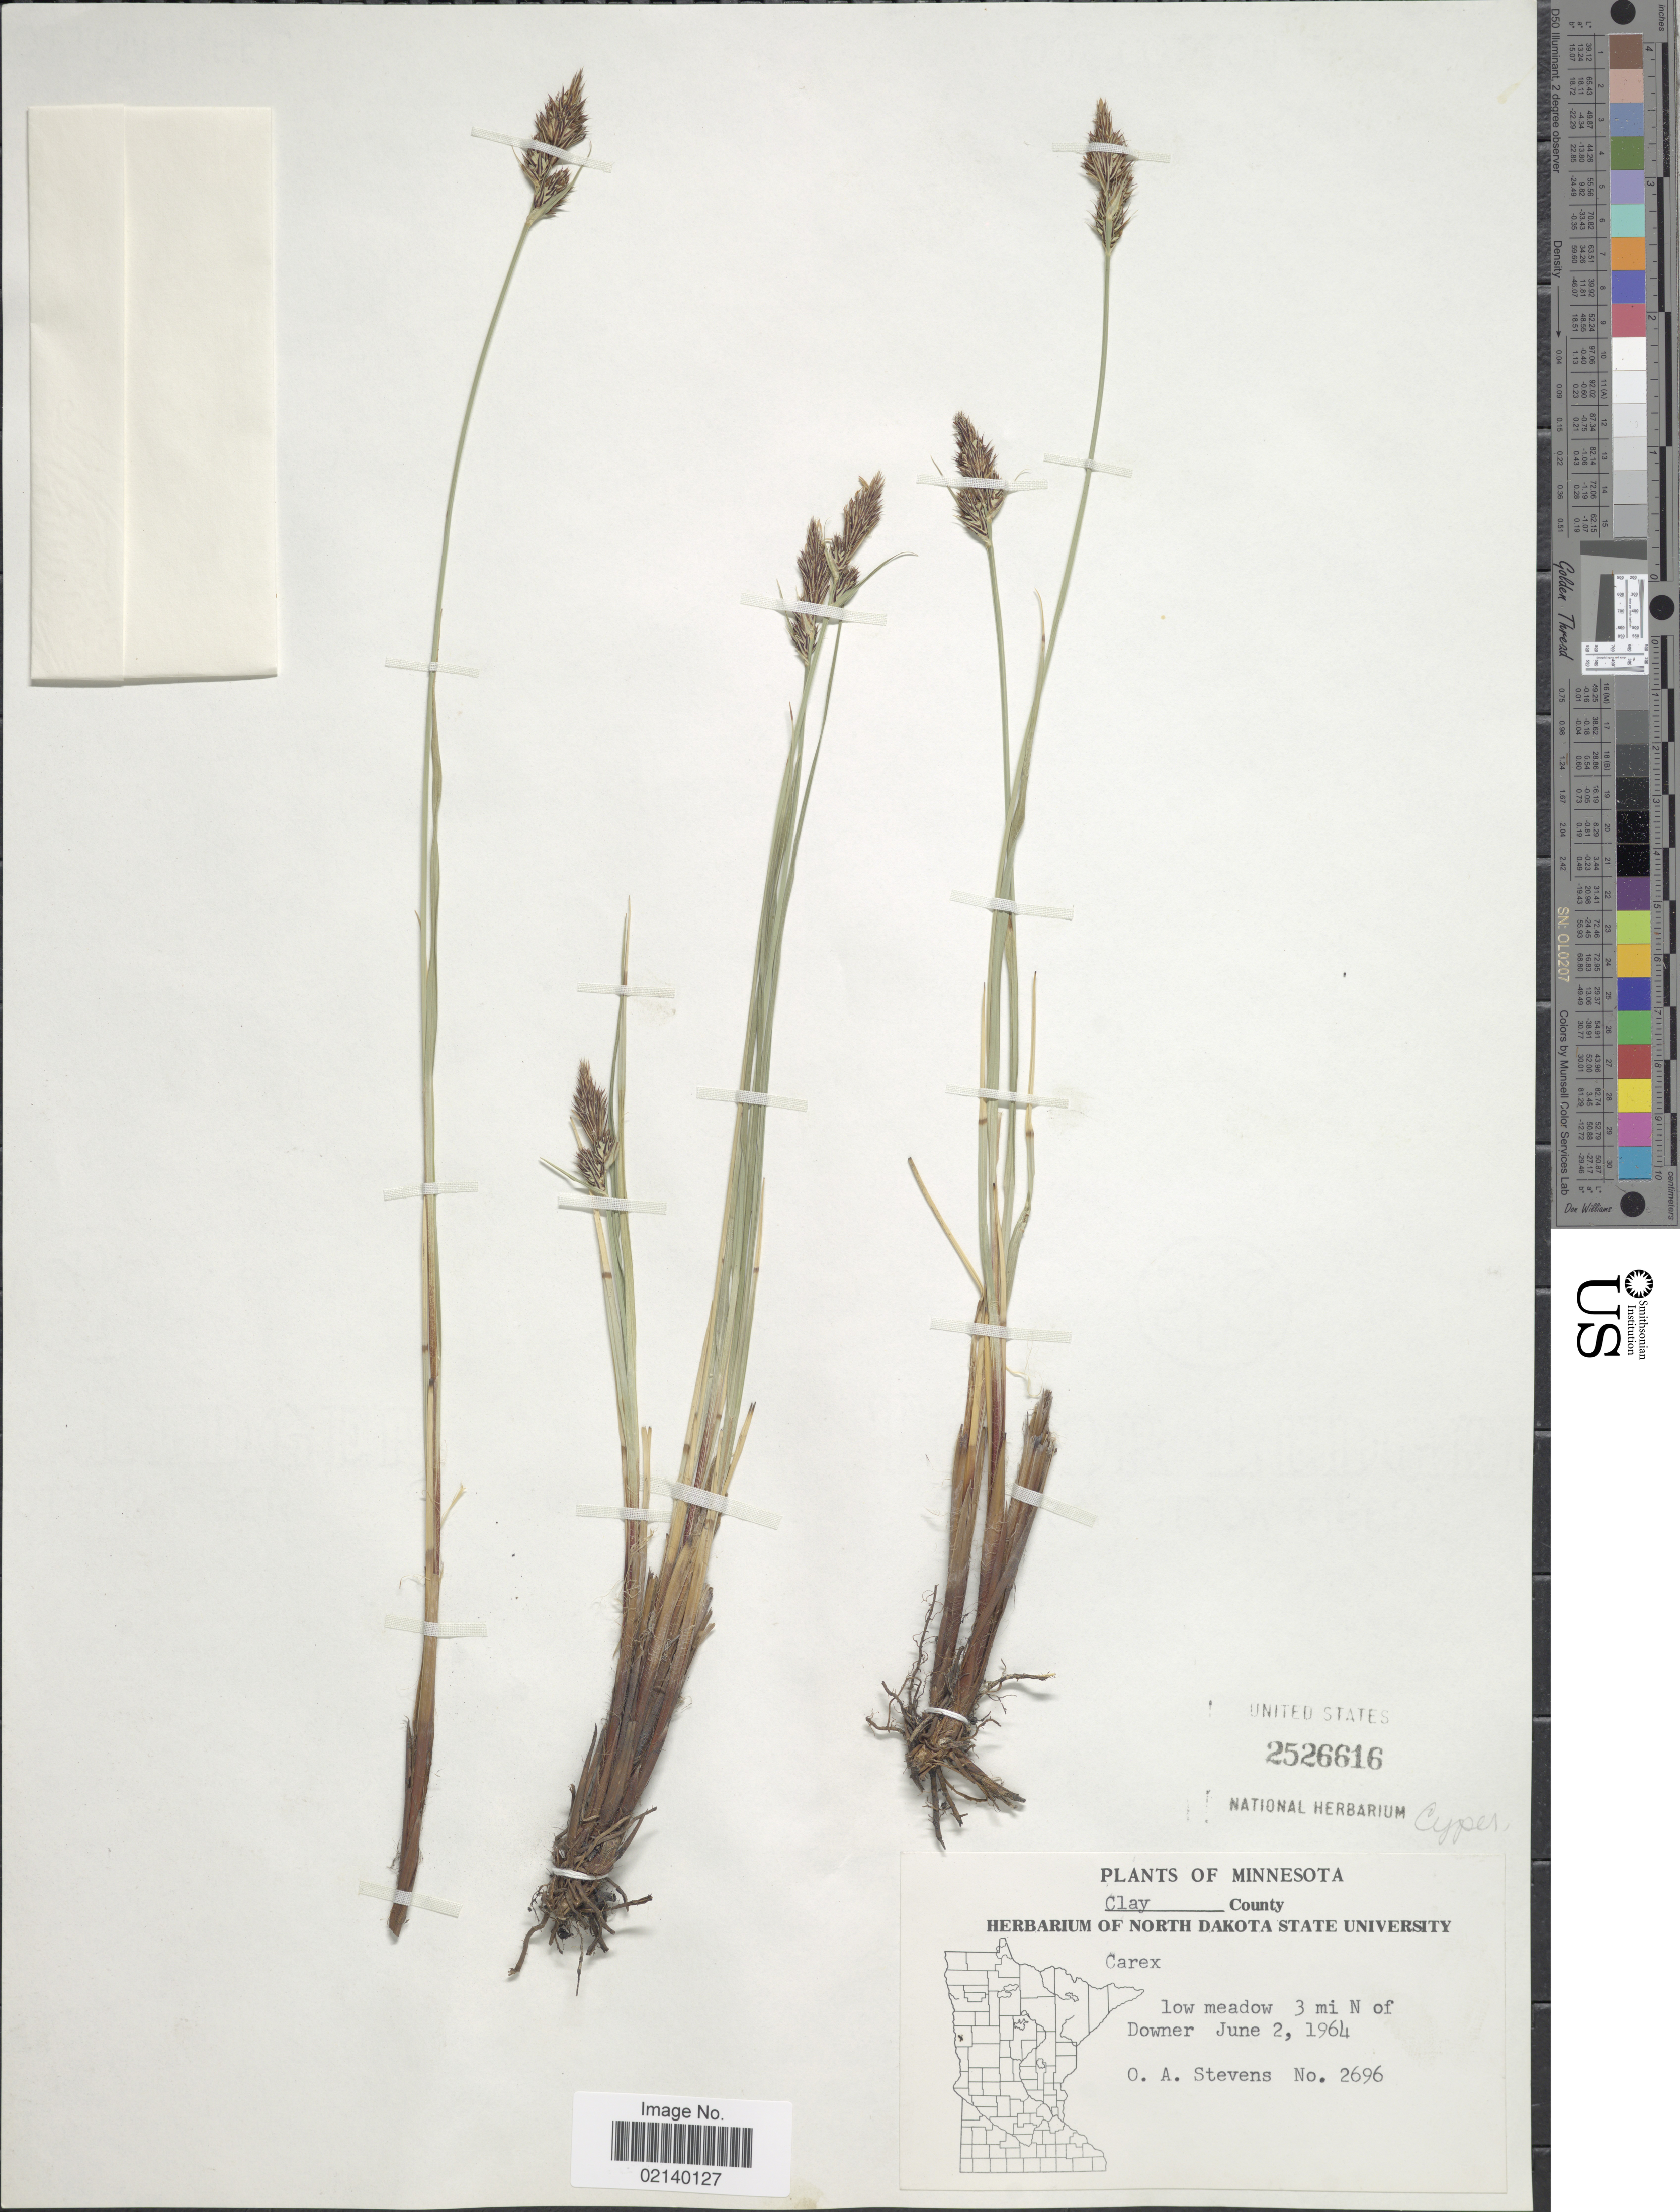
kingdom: Plantae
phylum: Tracheophyta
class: Liliopsida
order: Poales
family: Cyperaceae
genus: Carex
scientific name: Carex buxbaumii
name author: Wahlenb.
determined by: Strong, Mark T., (BOT), Smithsonian Institution - National Museum of Natural History (UNITED STATES)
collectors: O. A. Stevens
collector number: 2696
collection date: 1964-06-02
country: United States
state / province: Minnesota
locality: Clay County, low meadow 3 mi N of Downer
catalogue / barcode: US 2526616